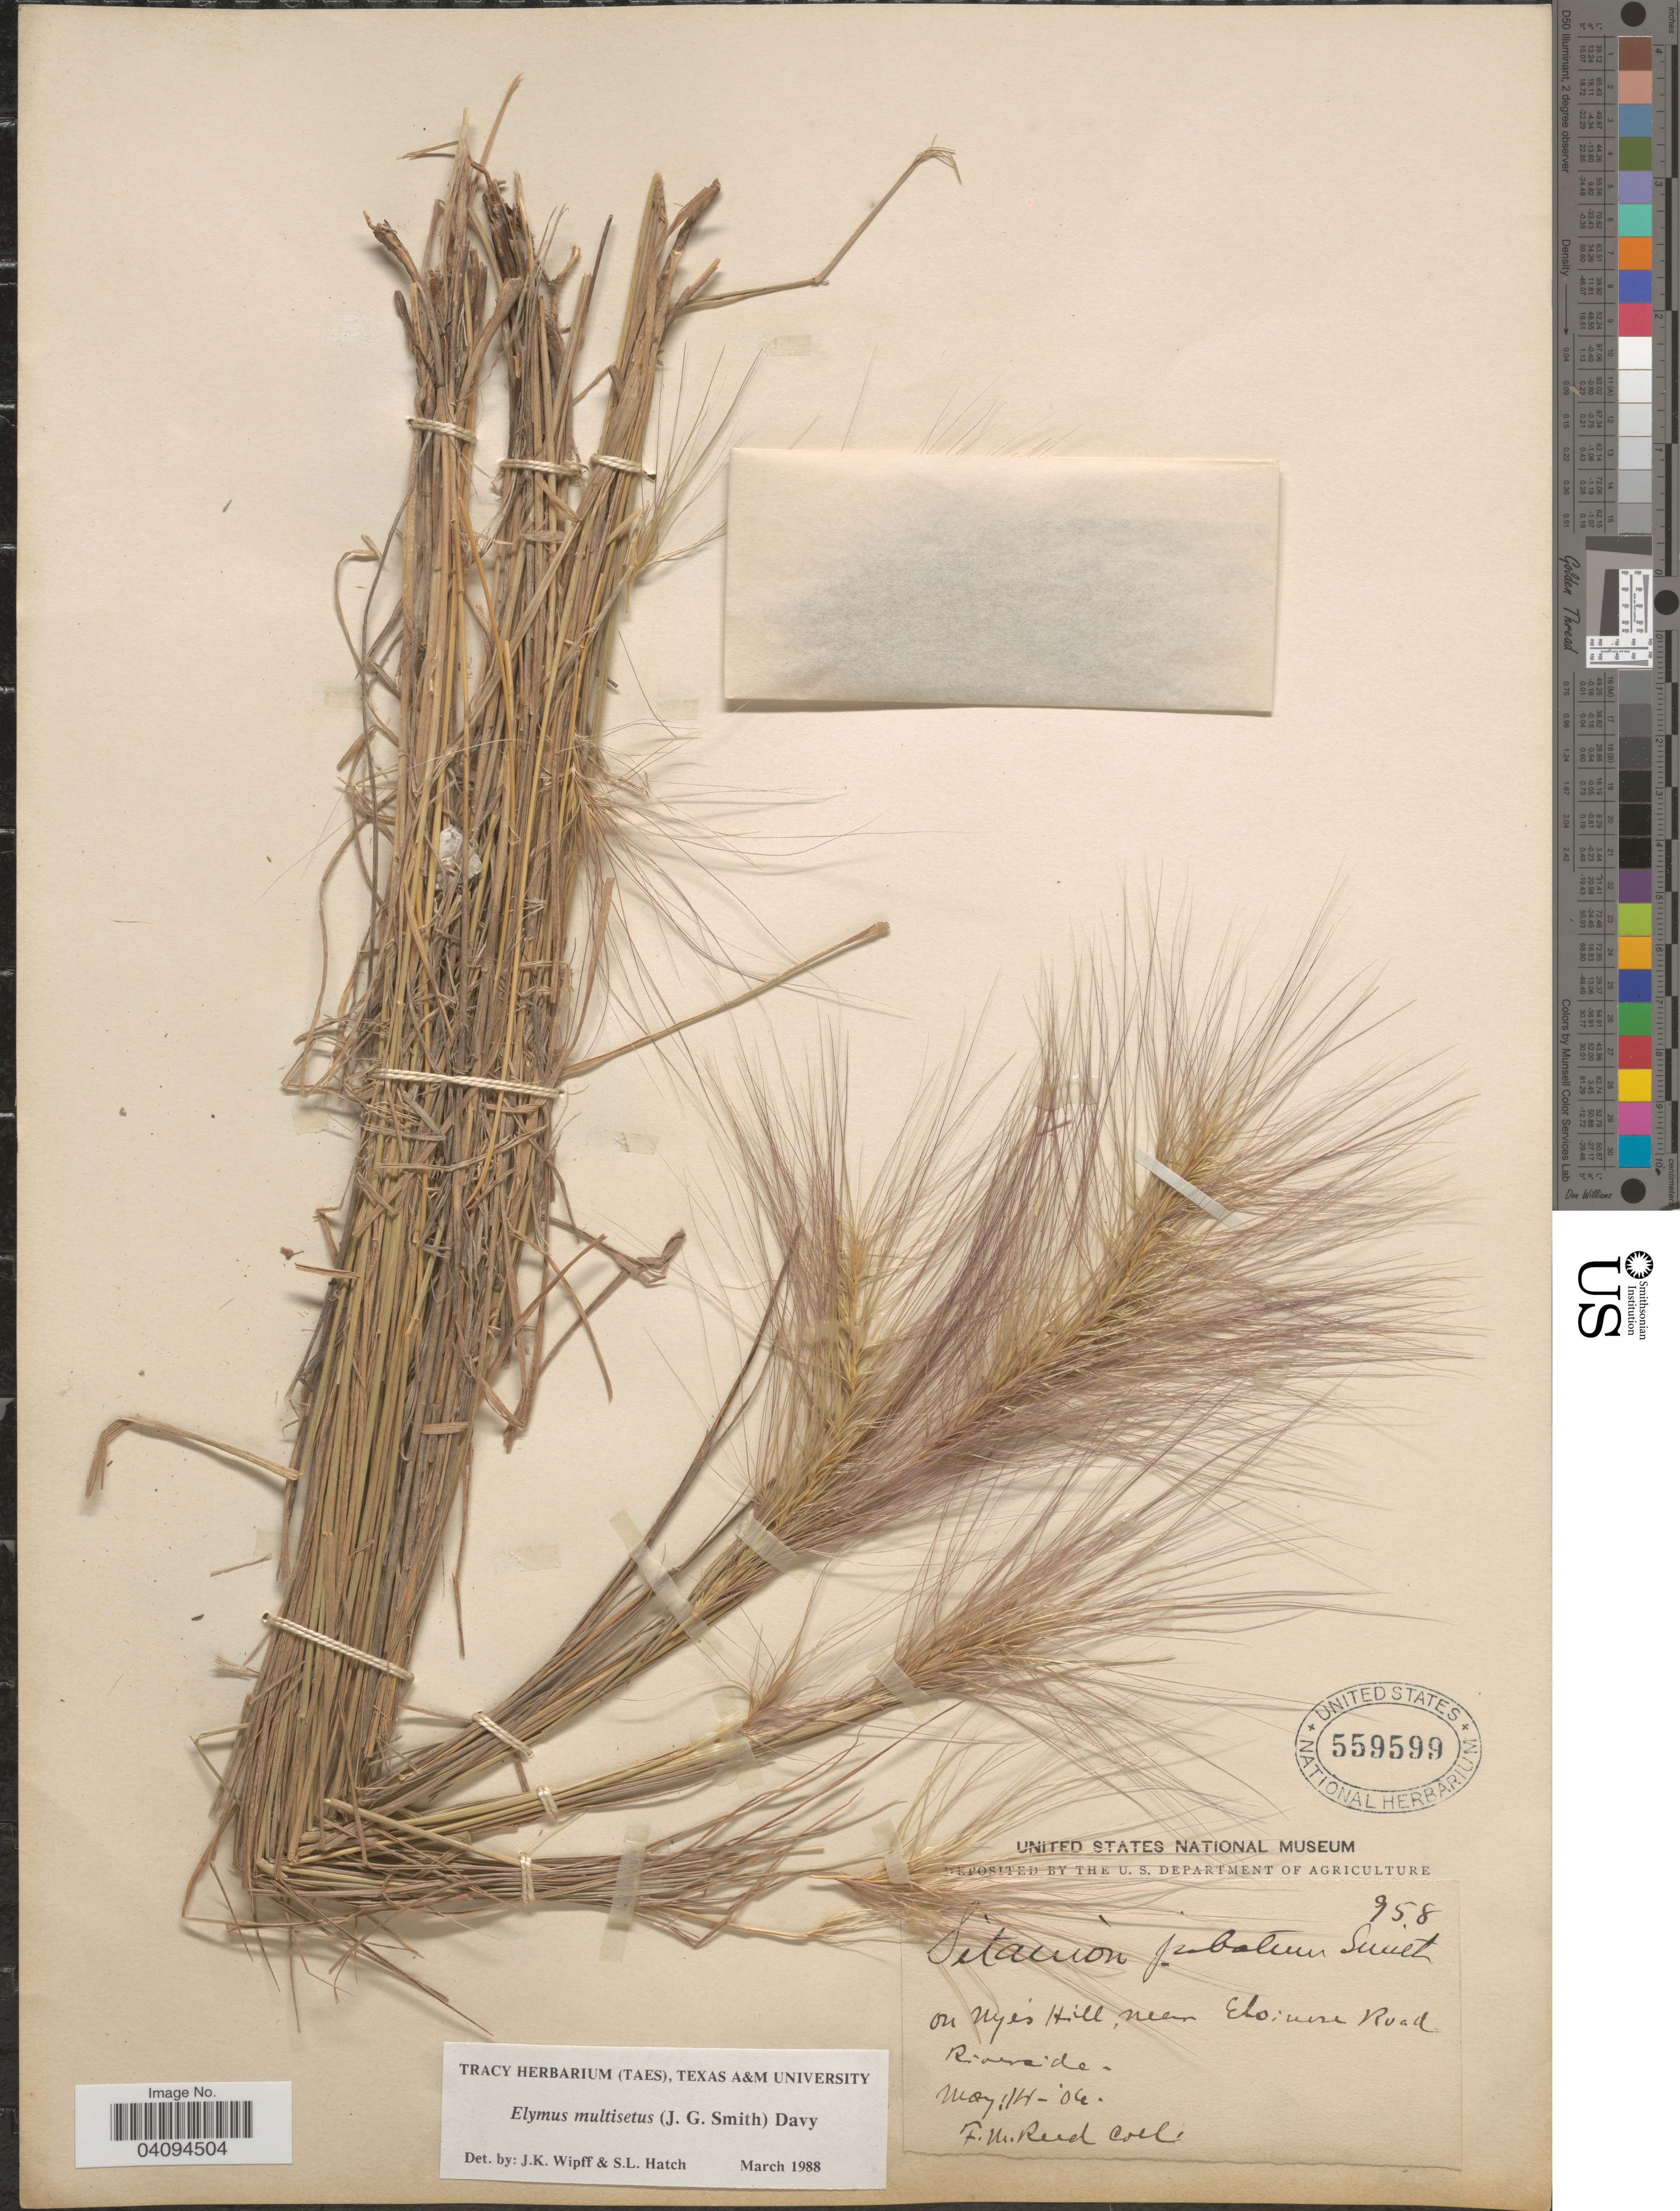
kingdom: Plantae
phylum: Tracheophyta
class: Liliopsida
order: Poales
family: Poaceae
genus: Elymus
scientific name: Elymus multisetus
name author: (J.G. Sm.) Burtt Davy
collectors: F. Reed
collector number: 958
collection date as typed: Transcribed d/m/y: 14/5/6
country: United States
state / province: California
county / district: Riverside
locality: On Nye's Hill, near Elsinore Road. Riverside.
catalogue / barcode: US 559599